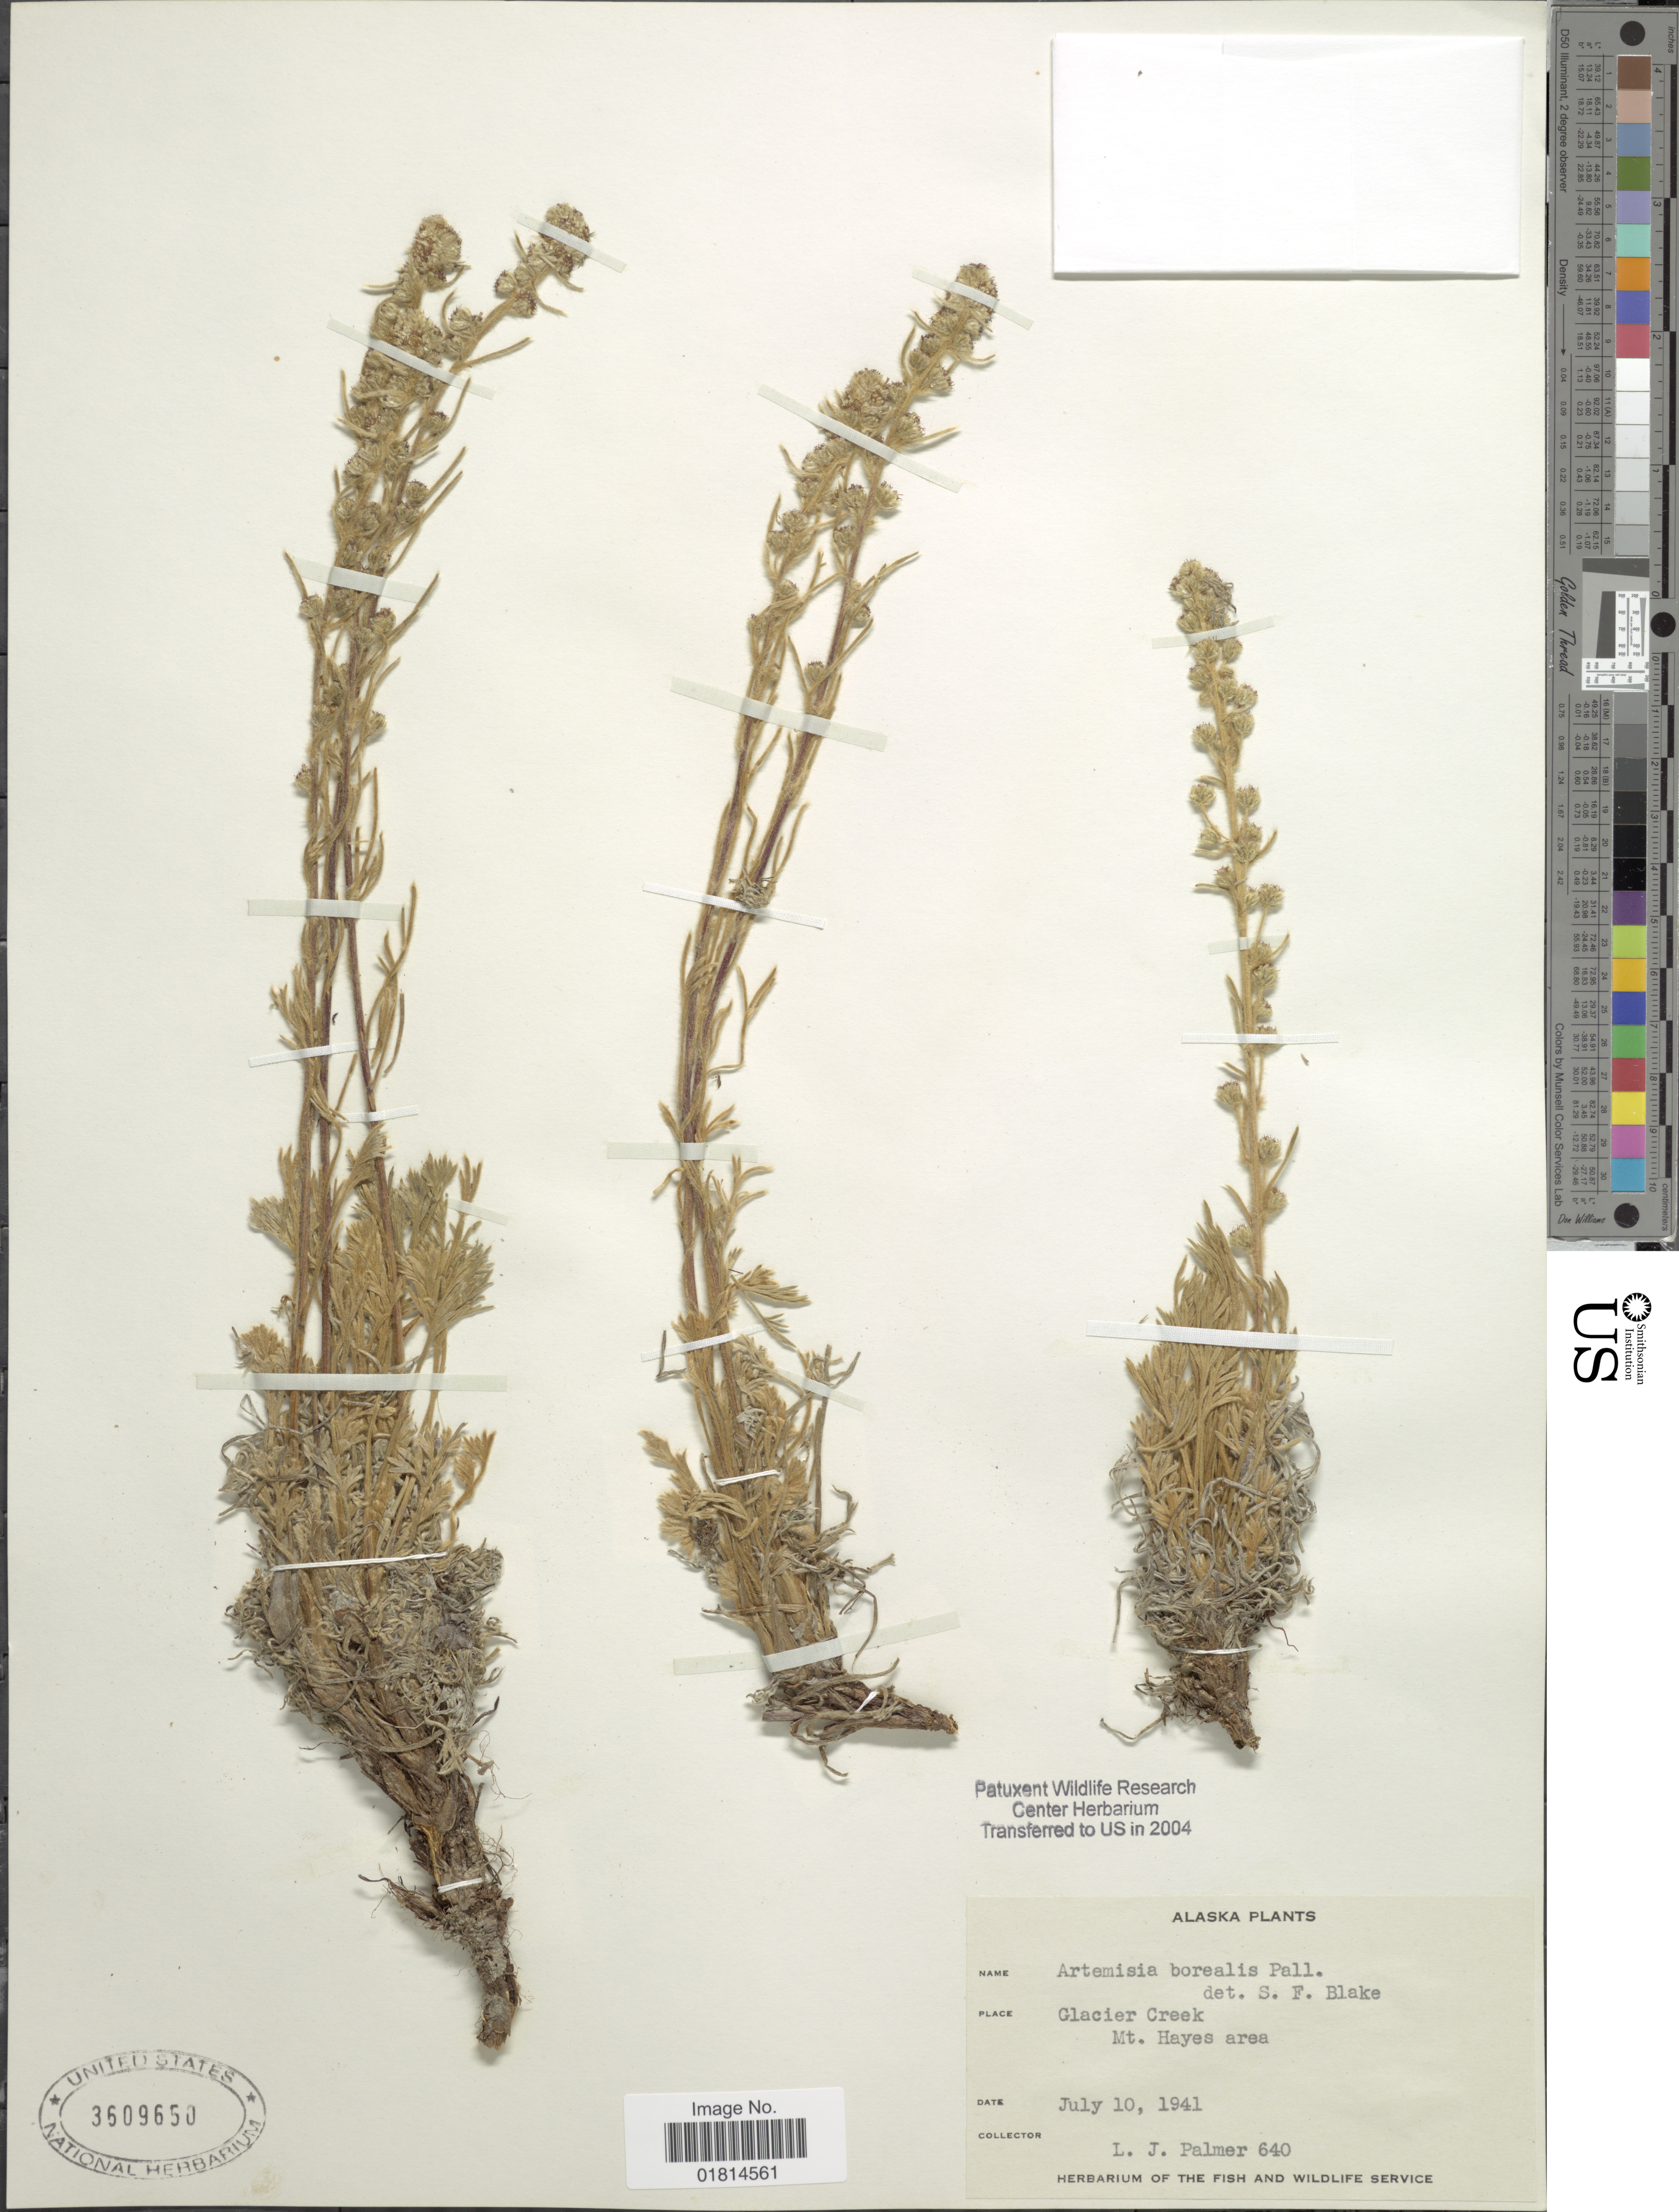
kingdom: Plantae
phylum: Tracheophyta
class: Magnoliopsida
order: Asterales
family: Asteraceae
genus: Artemisia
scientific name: Artemisia borealis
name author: Pall.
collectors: L. J. Palmer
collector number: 640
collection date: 1941-07-10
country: United States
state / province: Alaska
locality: Glacier Creek, Mt. Hayes area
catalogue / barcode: US 3609650